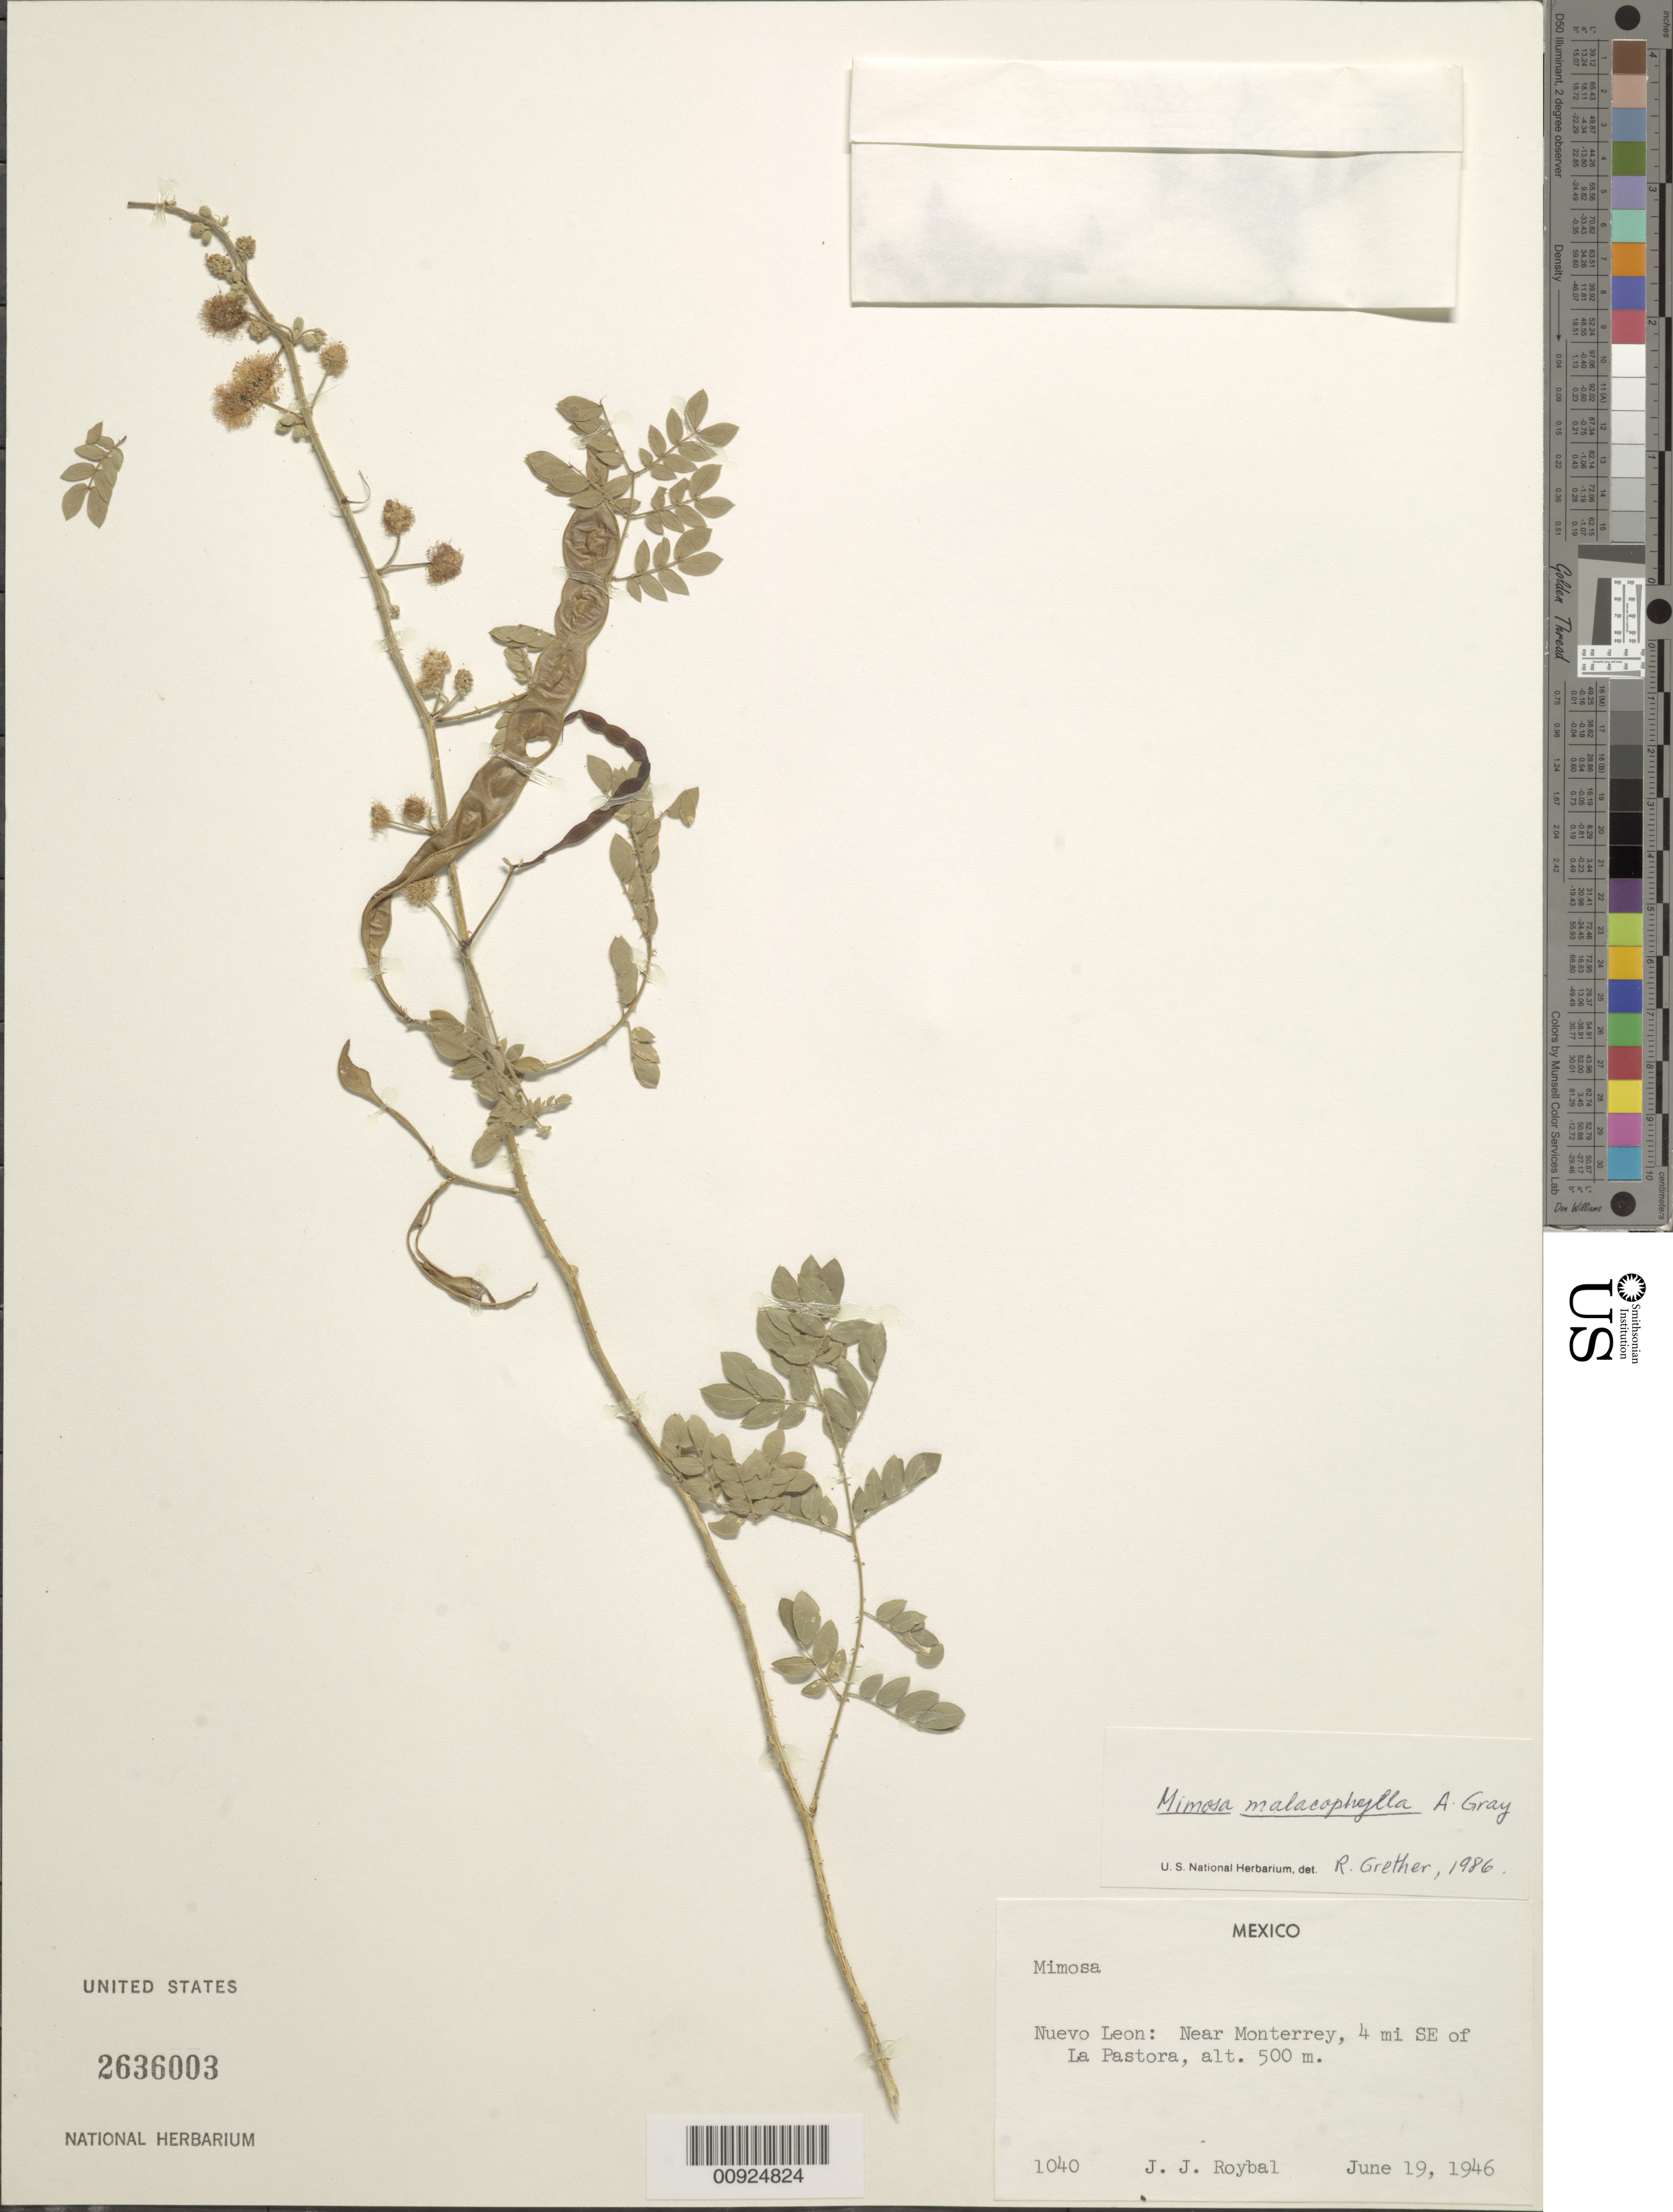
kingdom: Plantae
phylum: Tracheophyta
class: Magnoliopsida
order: Fabales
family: Fabaceae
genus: Mimosa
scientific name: Mimosa malacophylla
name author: A. Gray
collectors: J. J. Roybal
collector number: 1040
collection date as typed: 19 Jun 1946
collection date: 1946-06-19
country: Mexico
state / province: Nuevo León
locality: Nuevo León: Near Monterrey, 4 mi SE of La Pastora.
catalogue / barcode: US 2636003